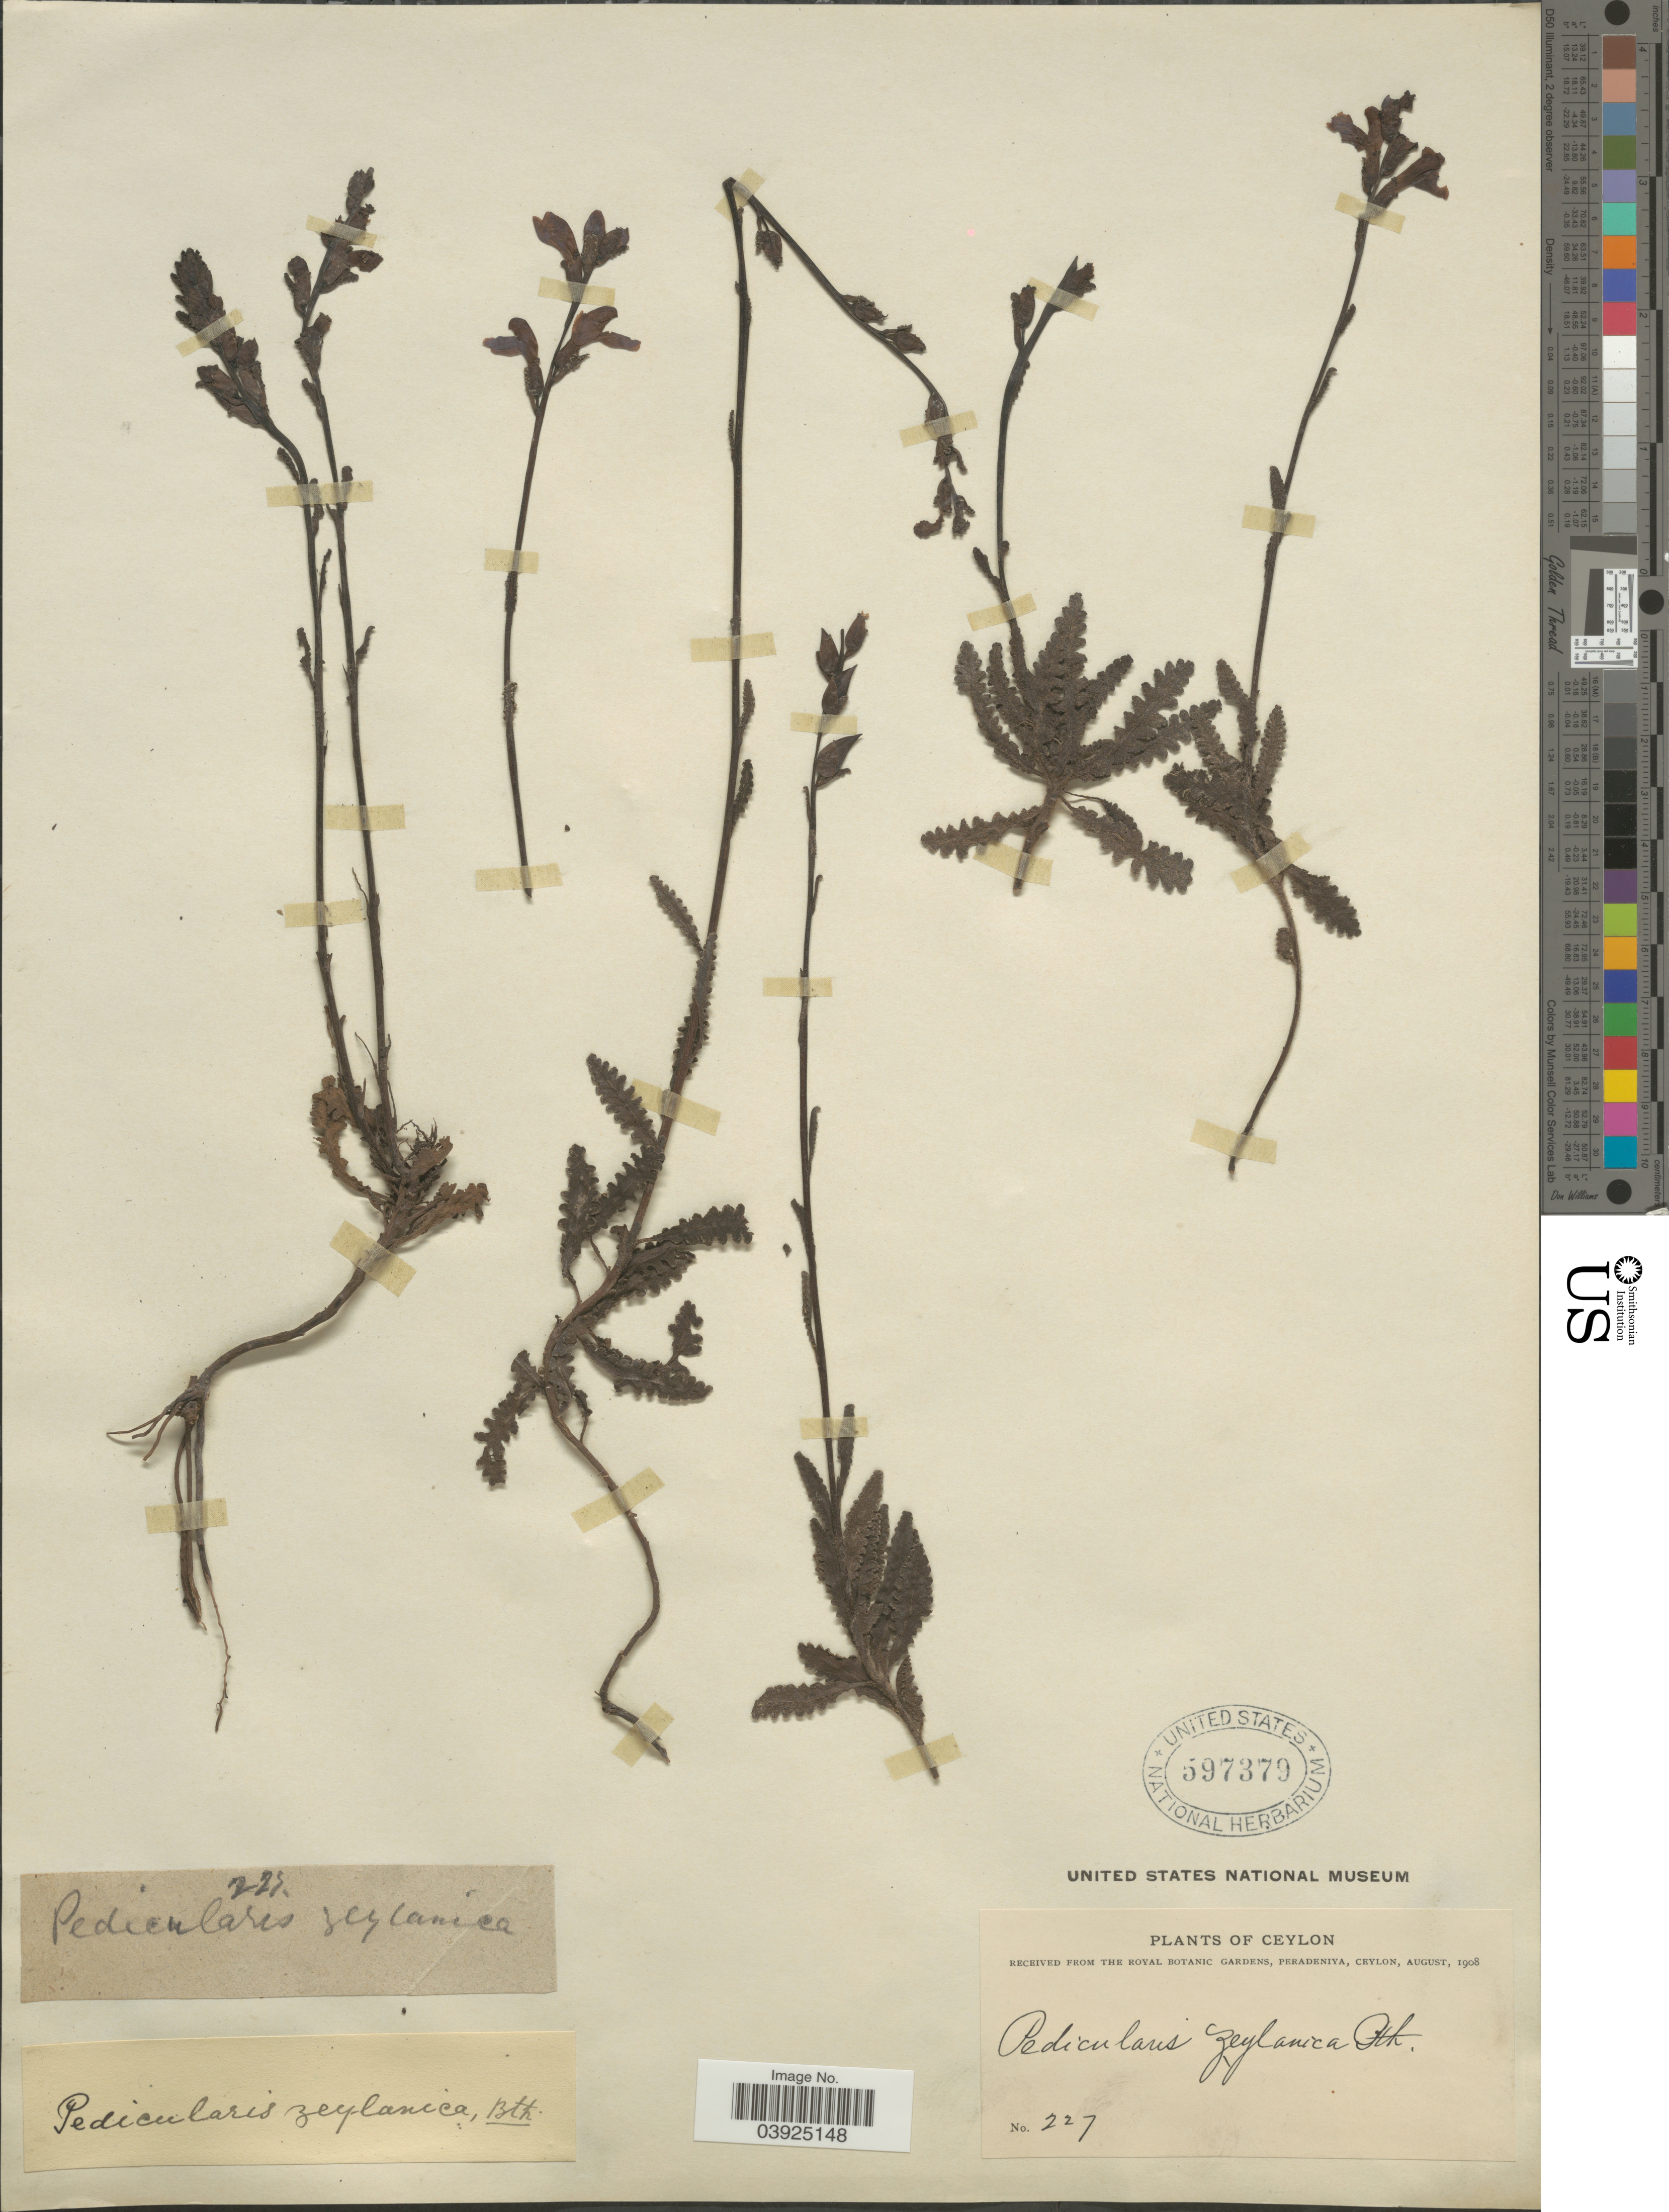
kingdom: Plantae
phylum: Tracheophyta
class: Magnoliopsida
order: Lamiales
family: Orobanchaceae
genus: Pedicularis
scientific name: Pedicularis zeylanica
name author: Benth.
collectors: ex herb. Royal Botanic Gardens, Peradeniya, Ceylon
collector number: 227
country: Sri Lanka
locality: Ceylon.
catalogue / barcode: US 597379